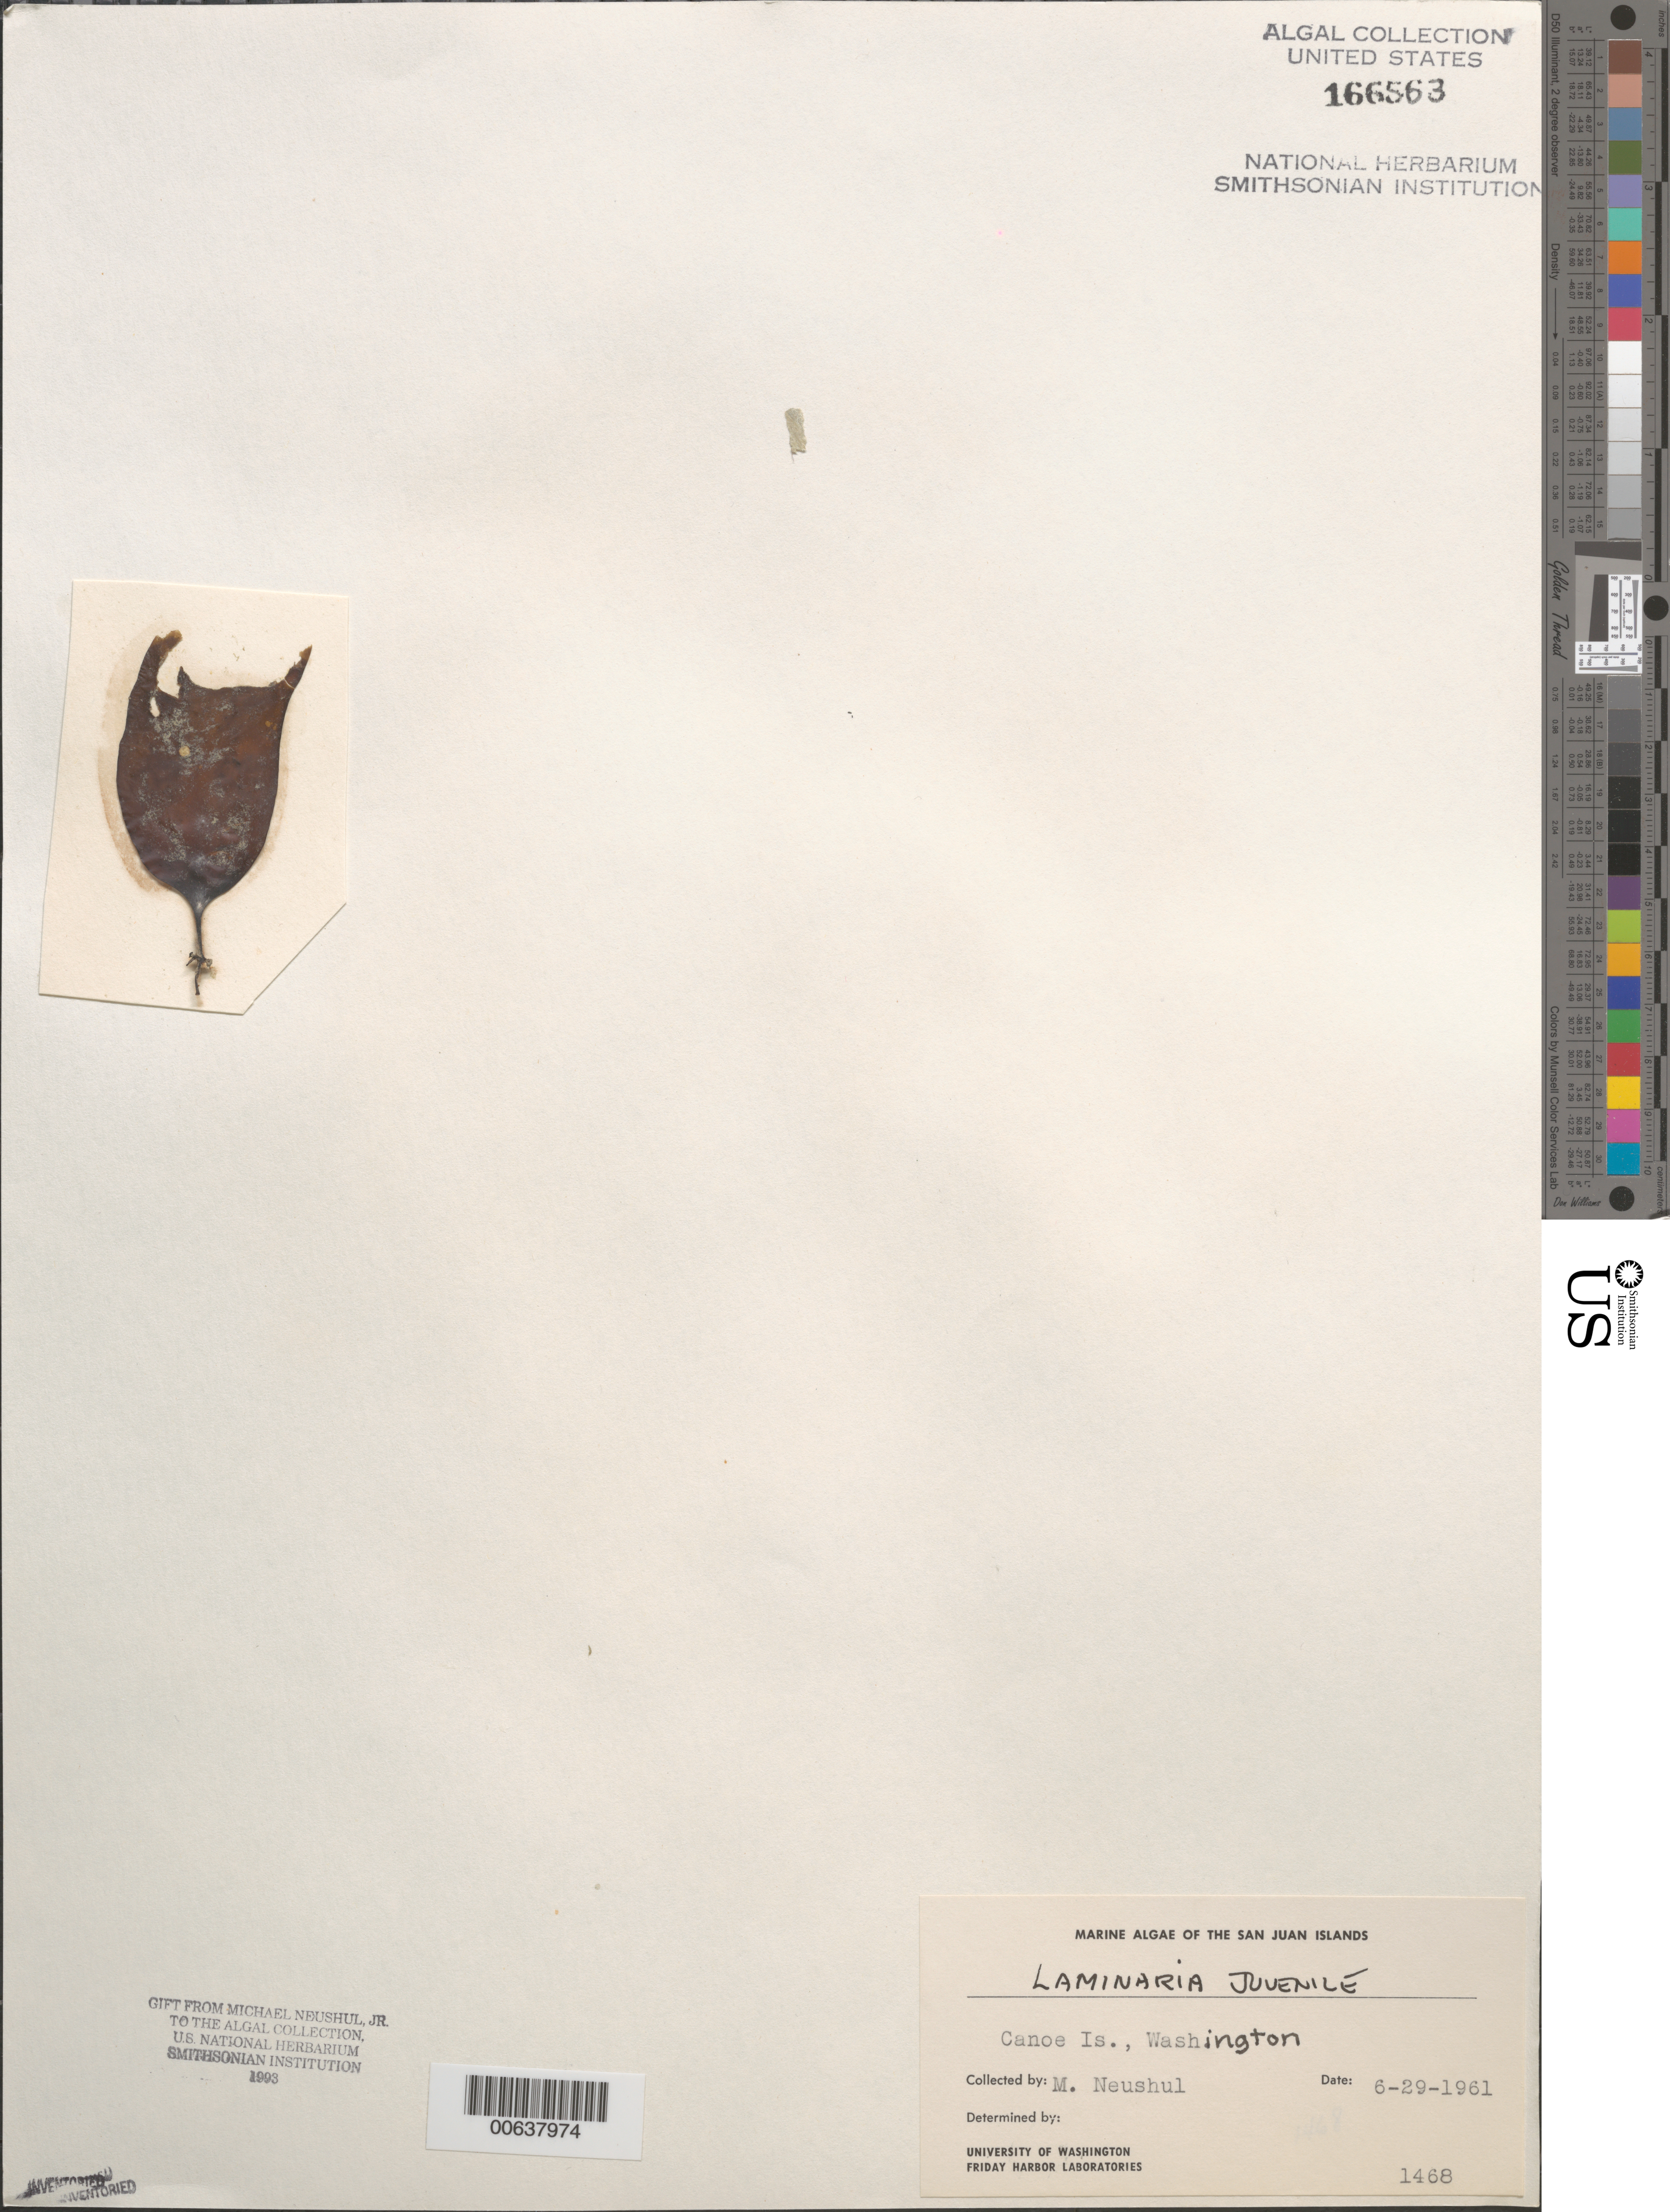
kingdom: Chromista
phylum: Ochrophyta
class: Phaeophyceae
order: Laminariales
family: Laminariaceae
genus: Laminaria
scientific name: Laminaria sp.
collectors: M. Neushul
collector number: Neushul 1468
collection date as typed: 29 Jun 1961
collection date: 1961-06-29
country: United States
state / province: Washington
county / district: San Juan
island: Canoe Island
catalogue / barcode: US 166563